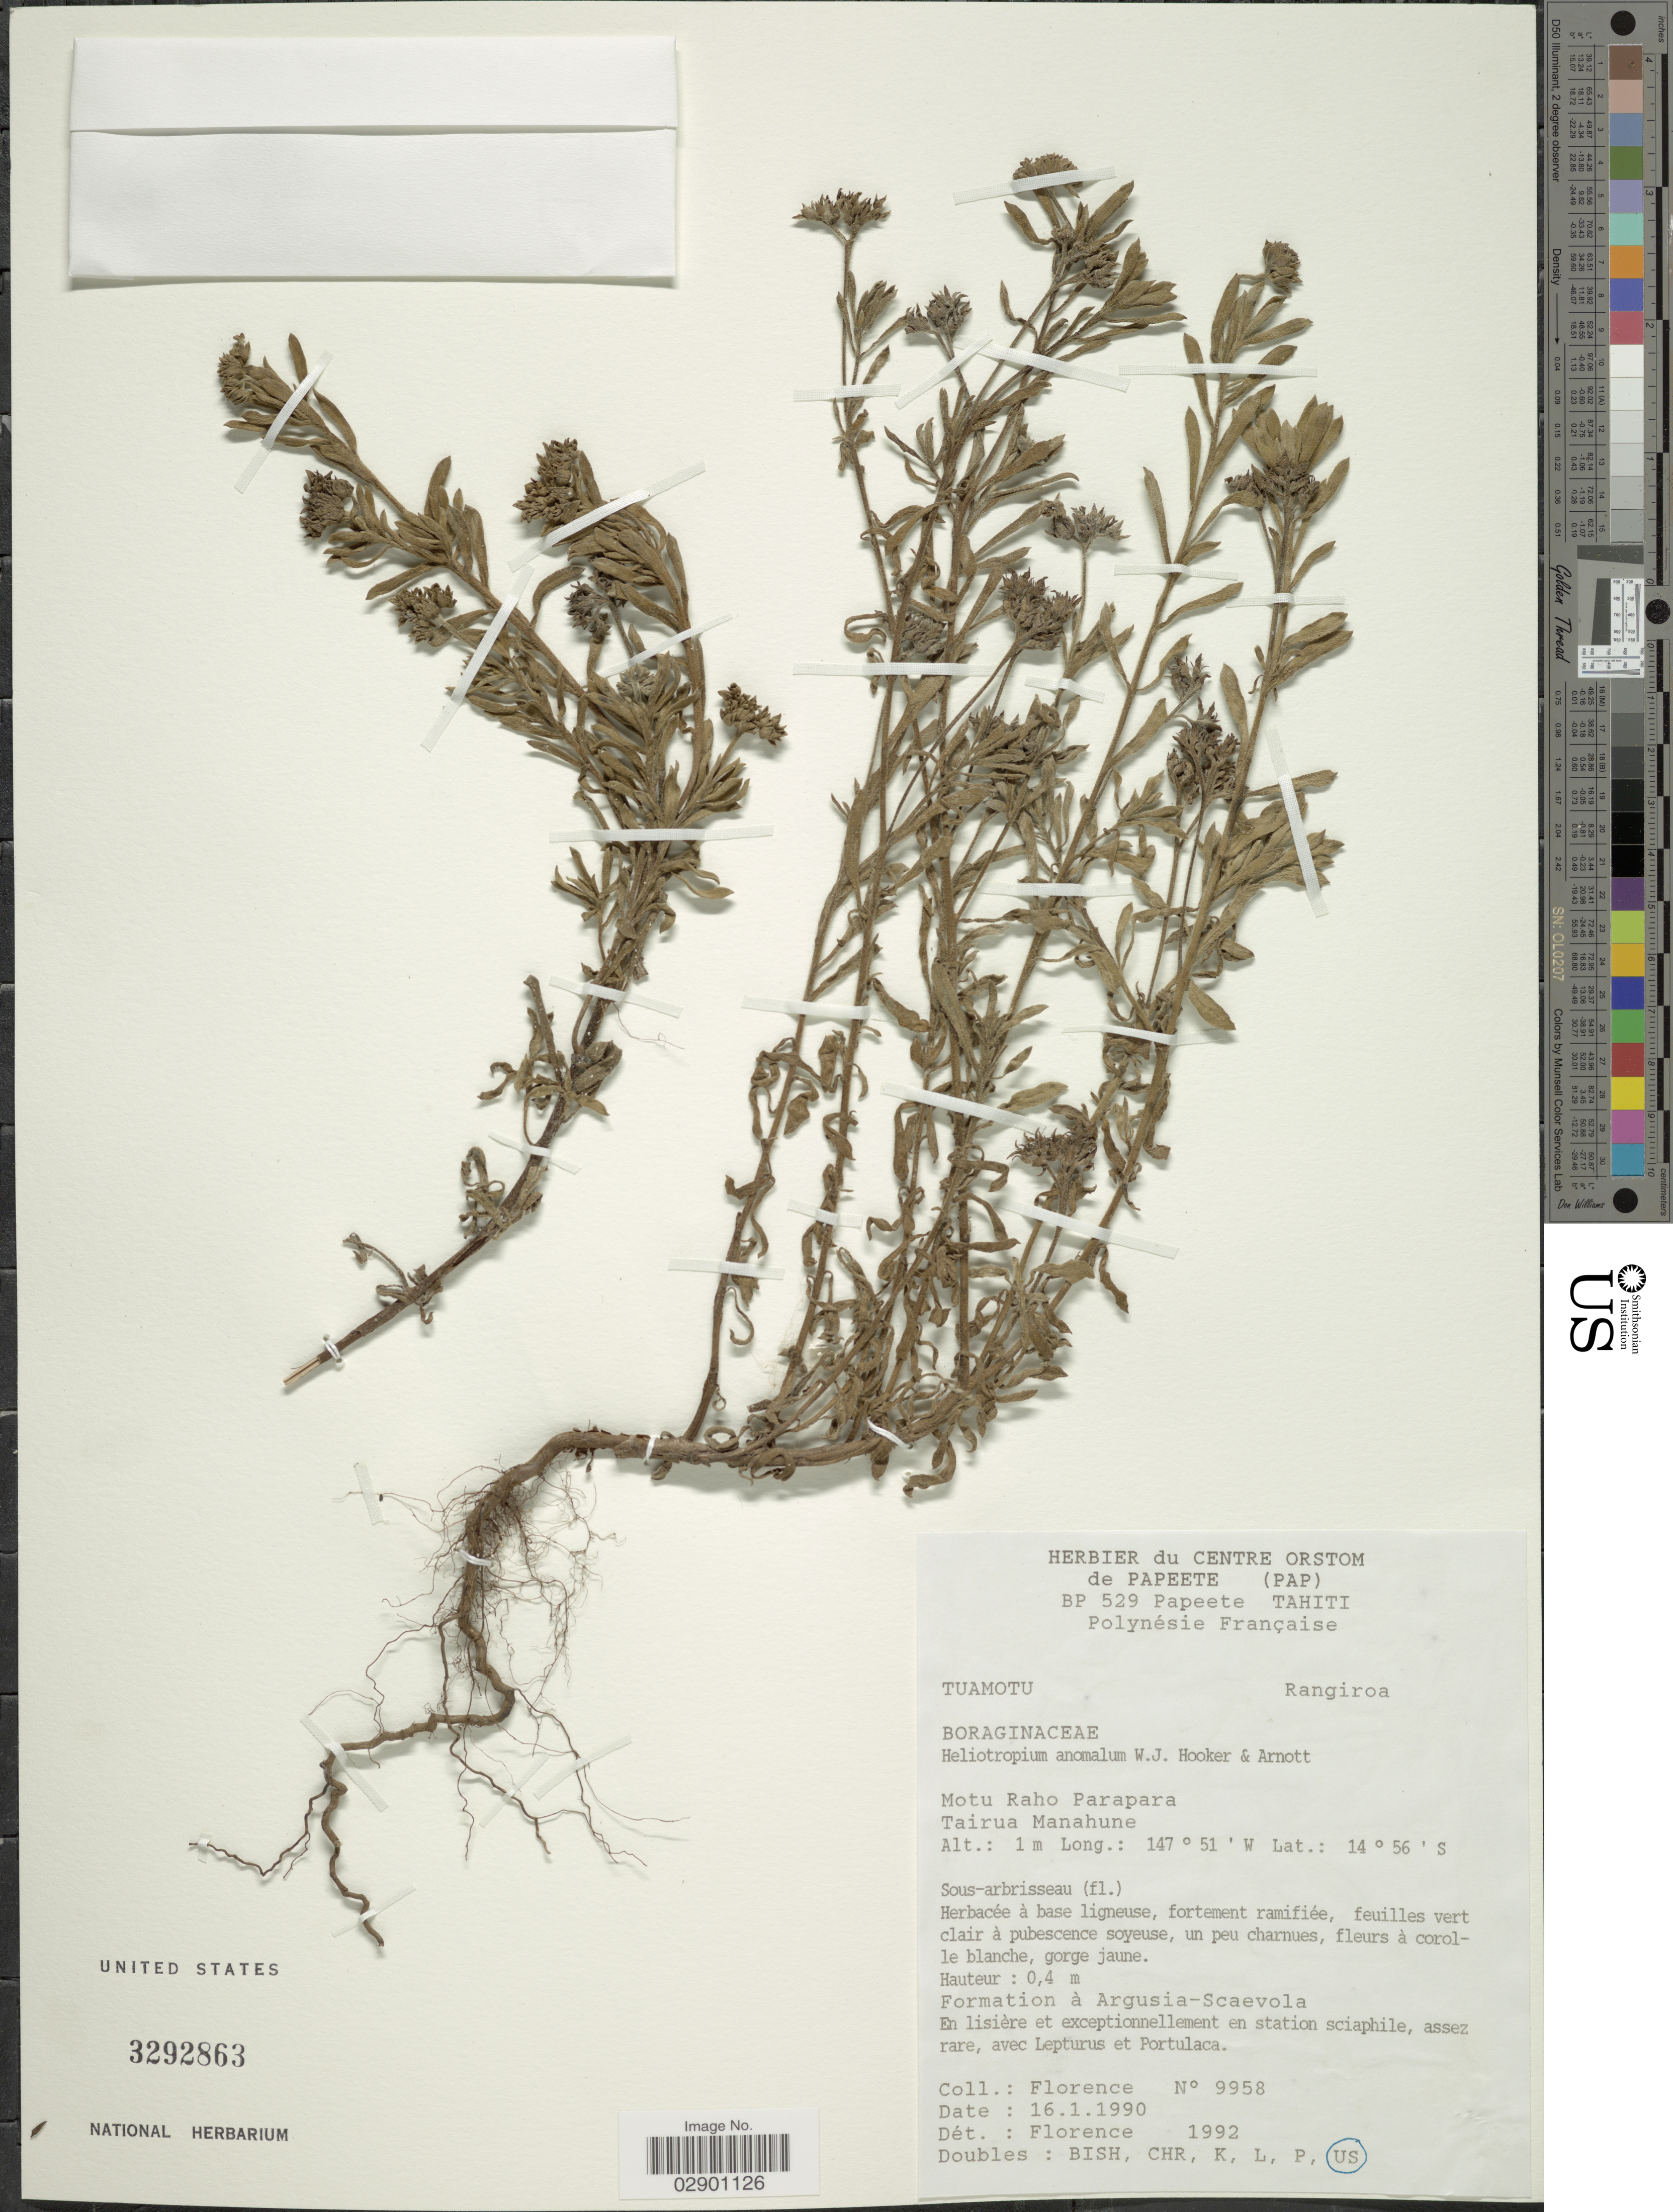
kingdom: Plantae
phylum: Tracheophyta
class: Magnoliopsida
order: Boraginales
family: Heliotropiaceae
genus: Heliotropium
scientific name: Heliotropium anomalum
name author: Hook. & Arn.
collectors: -. Florence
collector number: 9958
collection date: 1990-01-16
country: French Polynesia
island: Rangiroa [Deans] Atoll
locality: Tuamotu. Rangiroa. Motu Raho Parapara. Tairua Manahune.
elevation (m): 1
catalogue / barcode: US 3292863